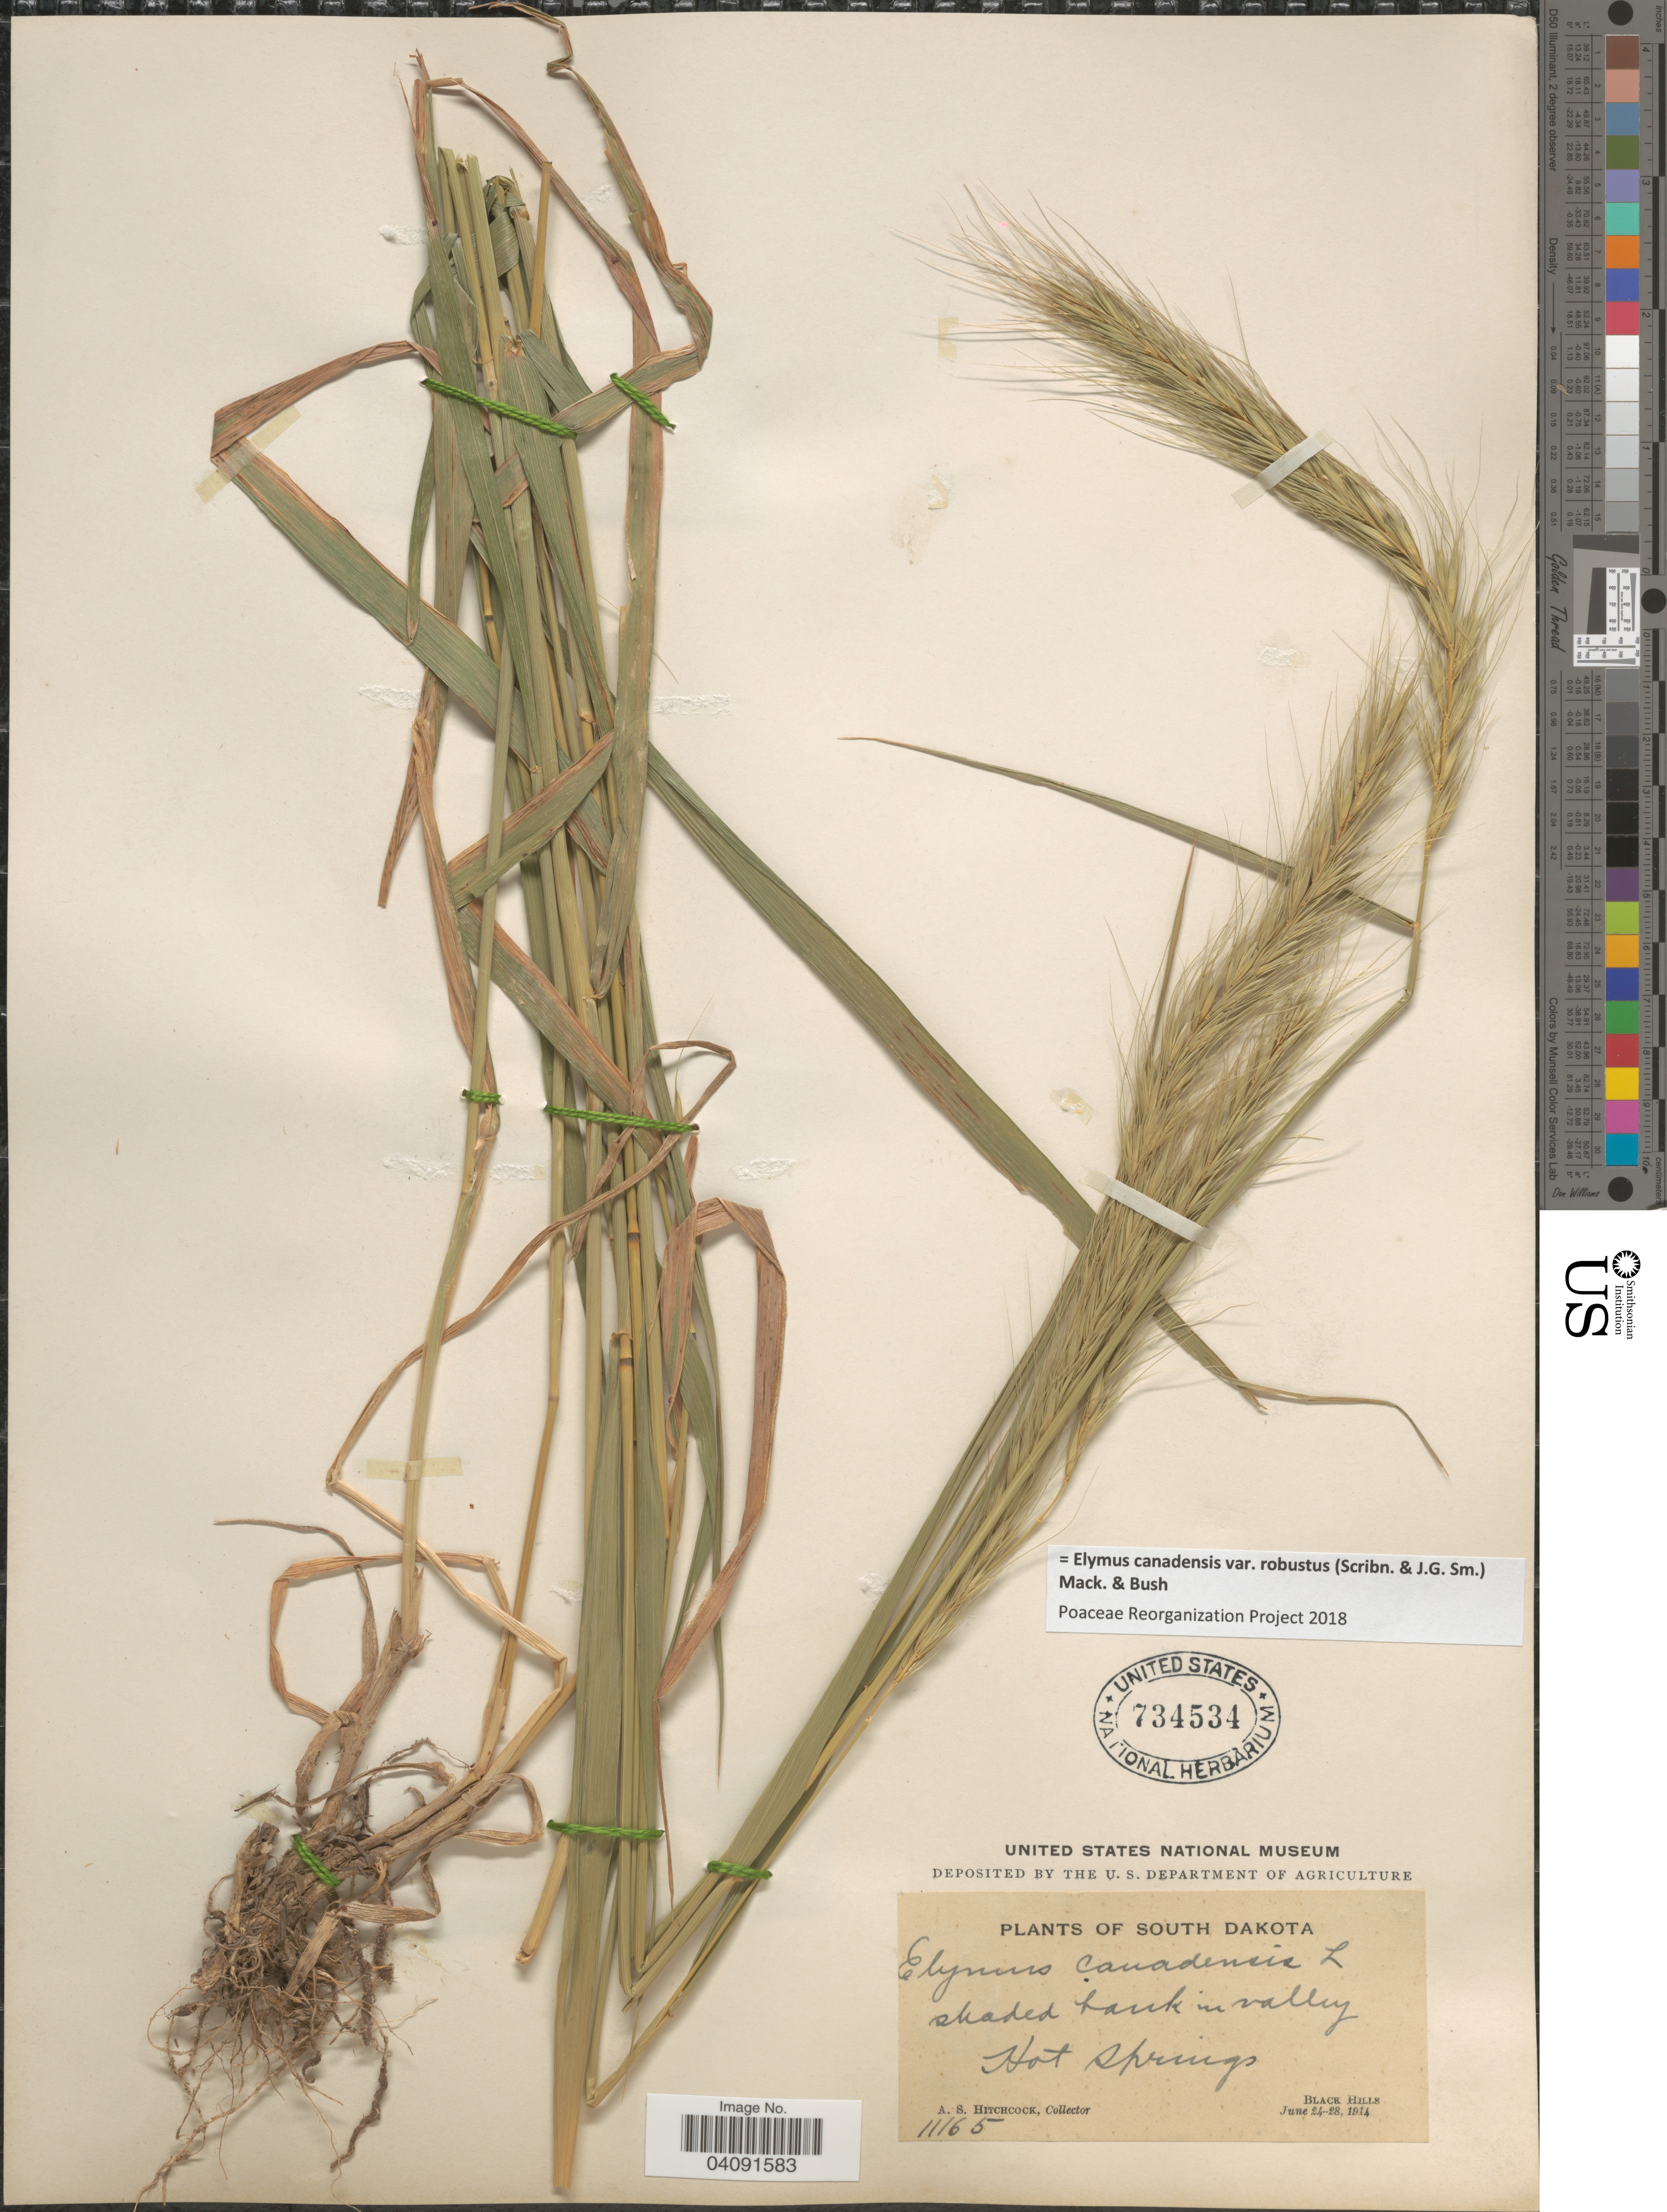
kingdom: Plantae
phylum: Tracheophyta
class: Liliopsida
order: Poales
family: Poaceae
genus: Elymus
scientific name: Elymus canadensis var. robustus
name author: (Scribn. & R.M. Sm.) Mackenz. & Bush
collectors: A. S. Hitchcock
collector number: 11165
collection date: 1914-06-24/1914-06-28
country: United States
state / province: South Dakota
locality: Shaded bank in valley. Hot Springs. Black Hills.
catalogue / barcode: US 734534